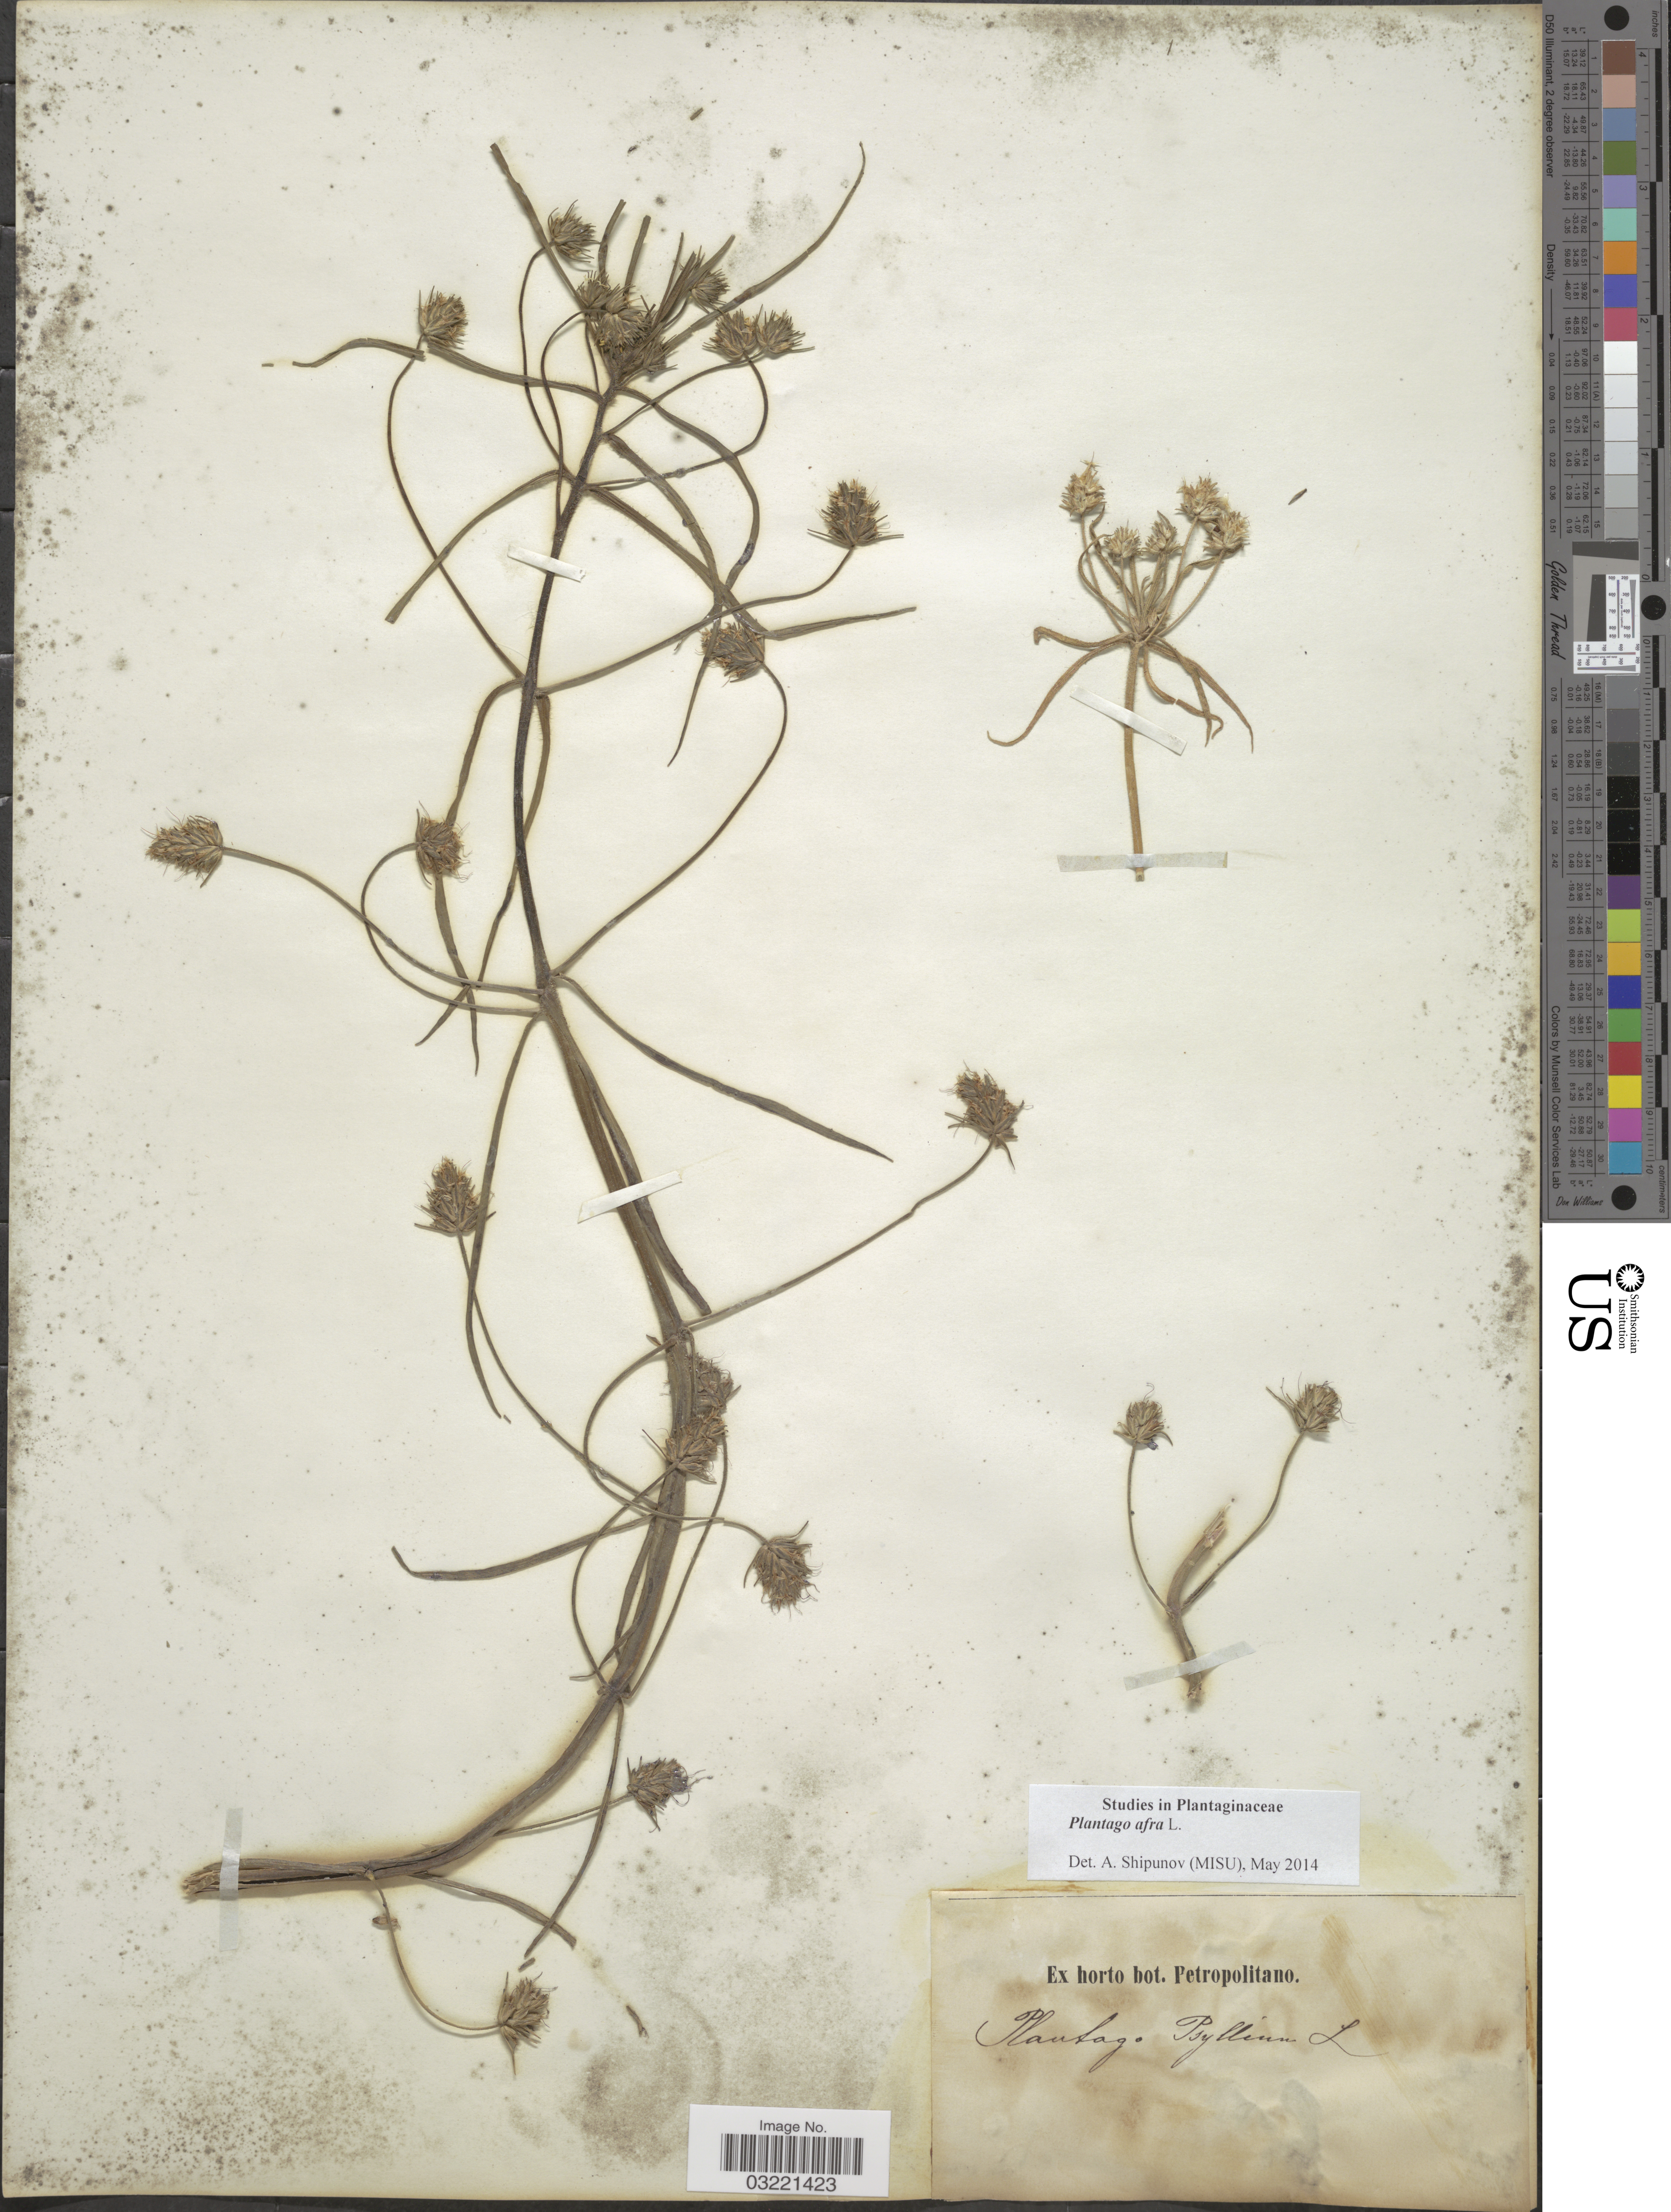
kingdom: Plantae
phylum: Tracheophyta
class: Magnoliopsida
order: Lamiales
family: Plantaginaceae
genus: Plantago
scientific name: Plantago afra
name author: L.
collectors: ex Horto Bot. Petropolitano